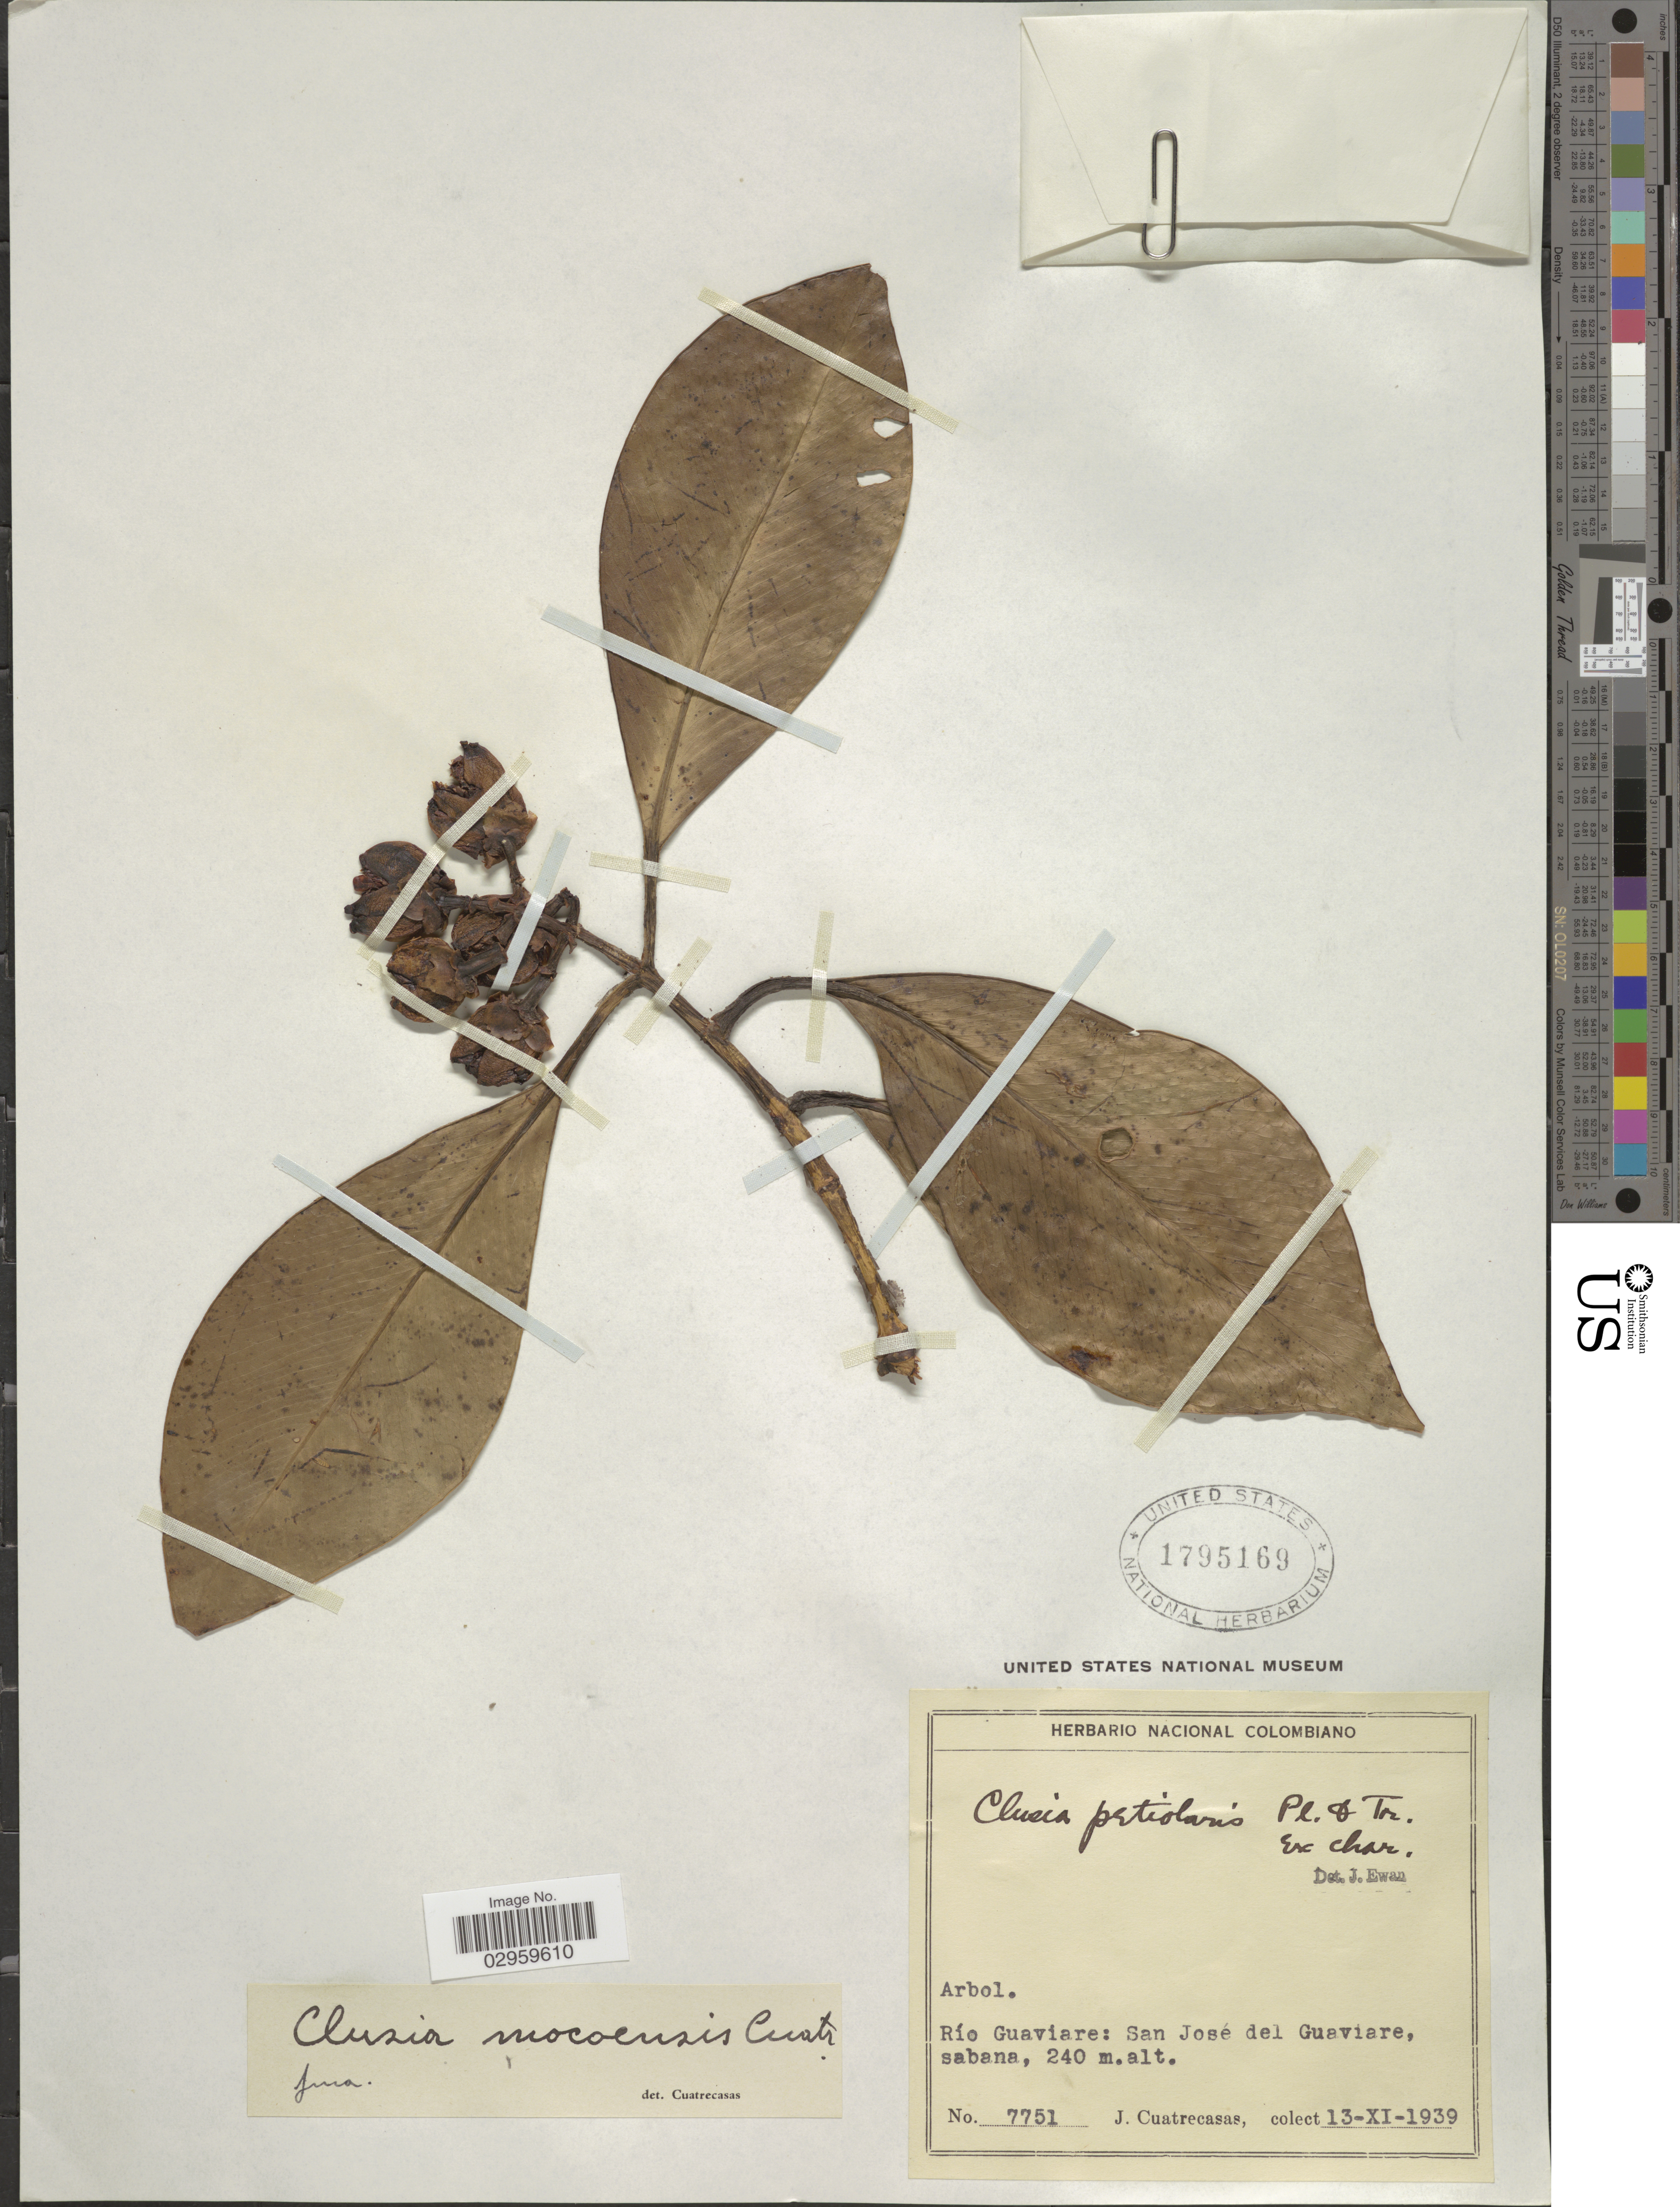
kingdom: Plantae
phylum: Tracheophyta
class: Magnoliopsida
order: Malpighiales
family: Clusiaceae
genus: Clusia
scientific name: Clusia mocoensis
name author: Cuatrec.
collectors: J. Cuatrecasas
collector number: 7751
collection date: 1939-09-13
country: Colombia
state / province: Guaviare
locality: Río Guaviare: San José del Guaviare.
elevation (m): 240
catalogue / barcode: US 1795169